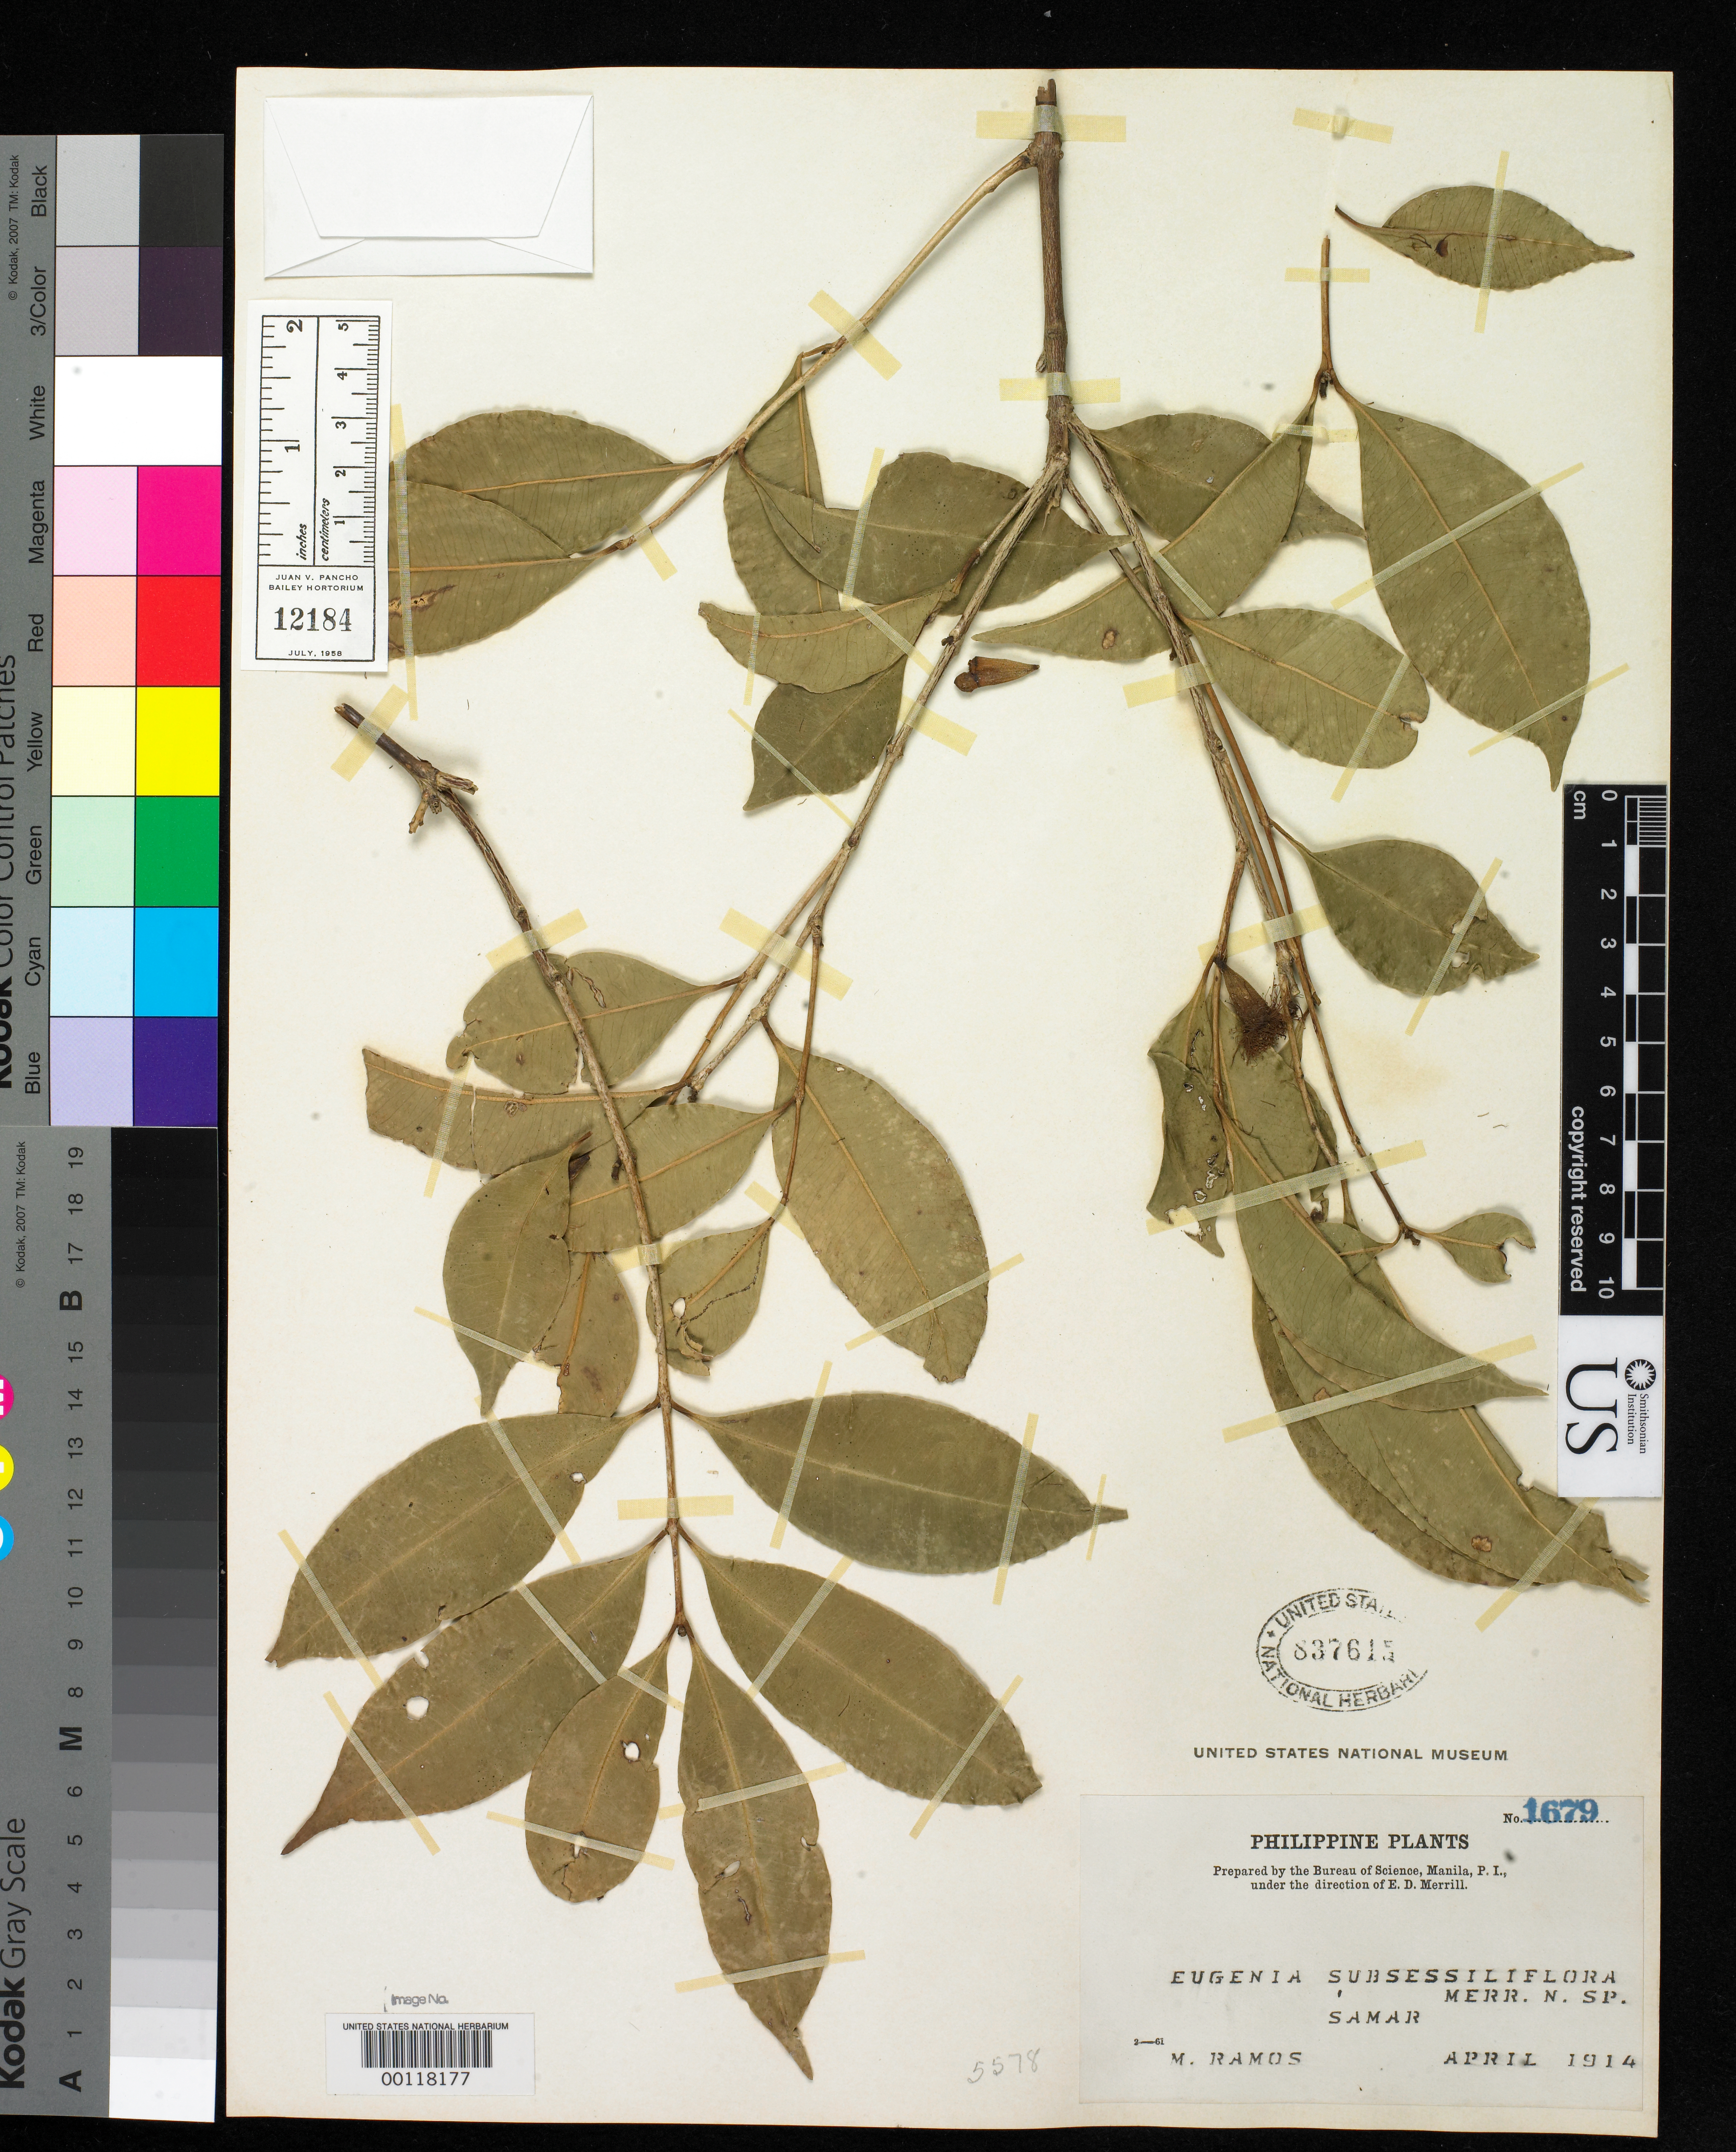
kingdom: Plantae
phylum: Tracheophyta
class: Magnoliopsida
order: Myrtales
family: Myrtaceae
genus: Eugenia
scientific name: Eugenia subsessiliflora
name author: Merr.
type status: Isotype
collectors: M. Ramos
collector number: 1679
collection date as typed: Apr 1914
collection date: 1914-04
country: Philippines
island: Samar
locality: Ambalate.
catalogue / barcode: US 837615